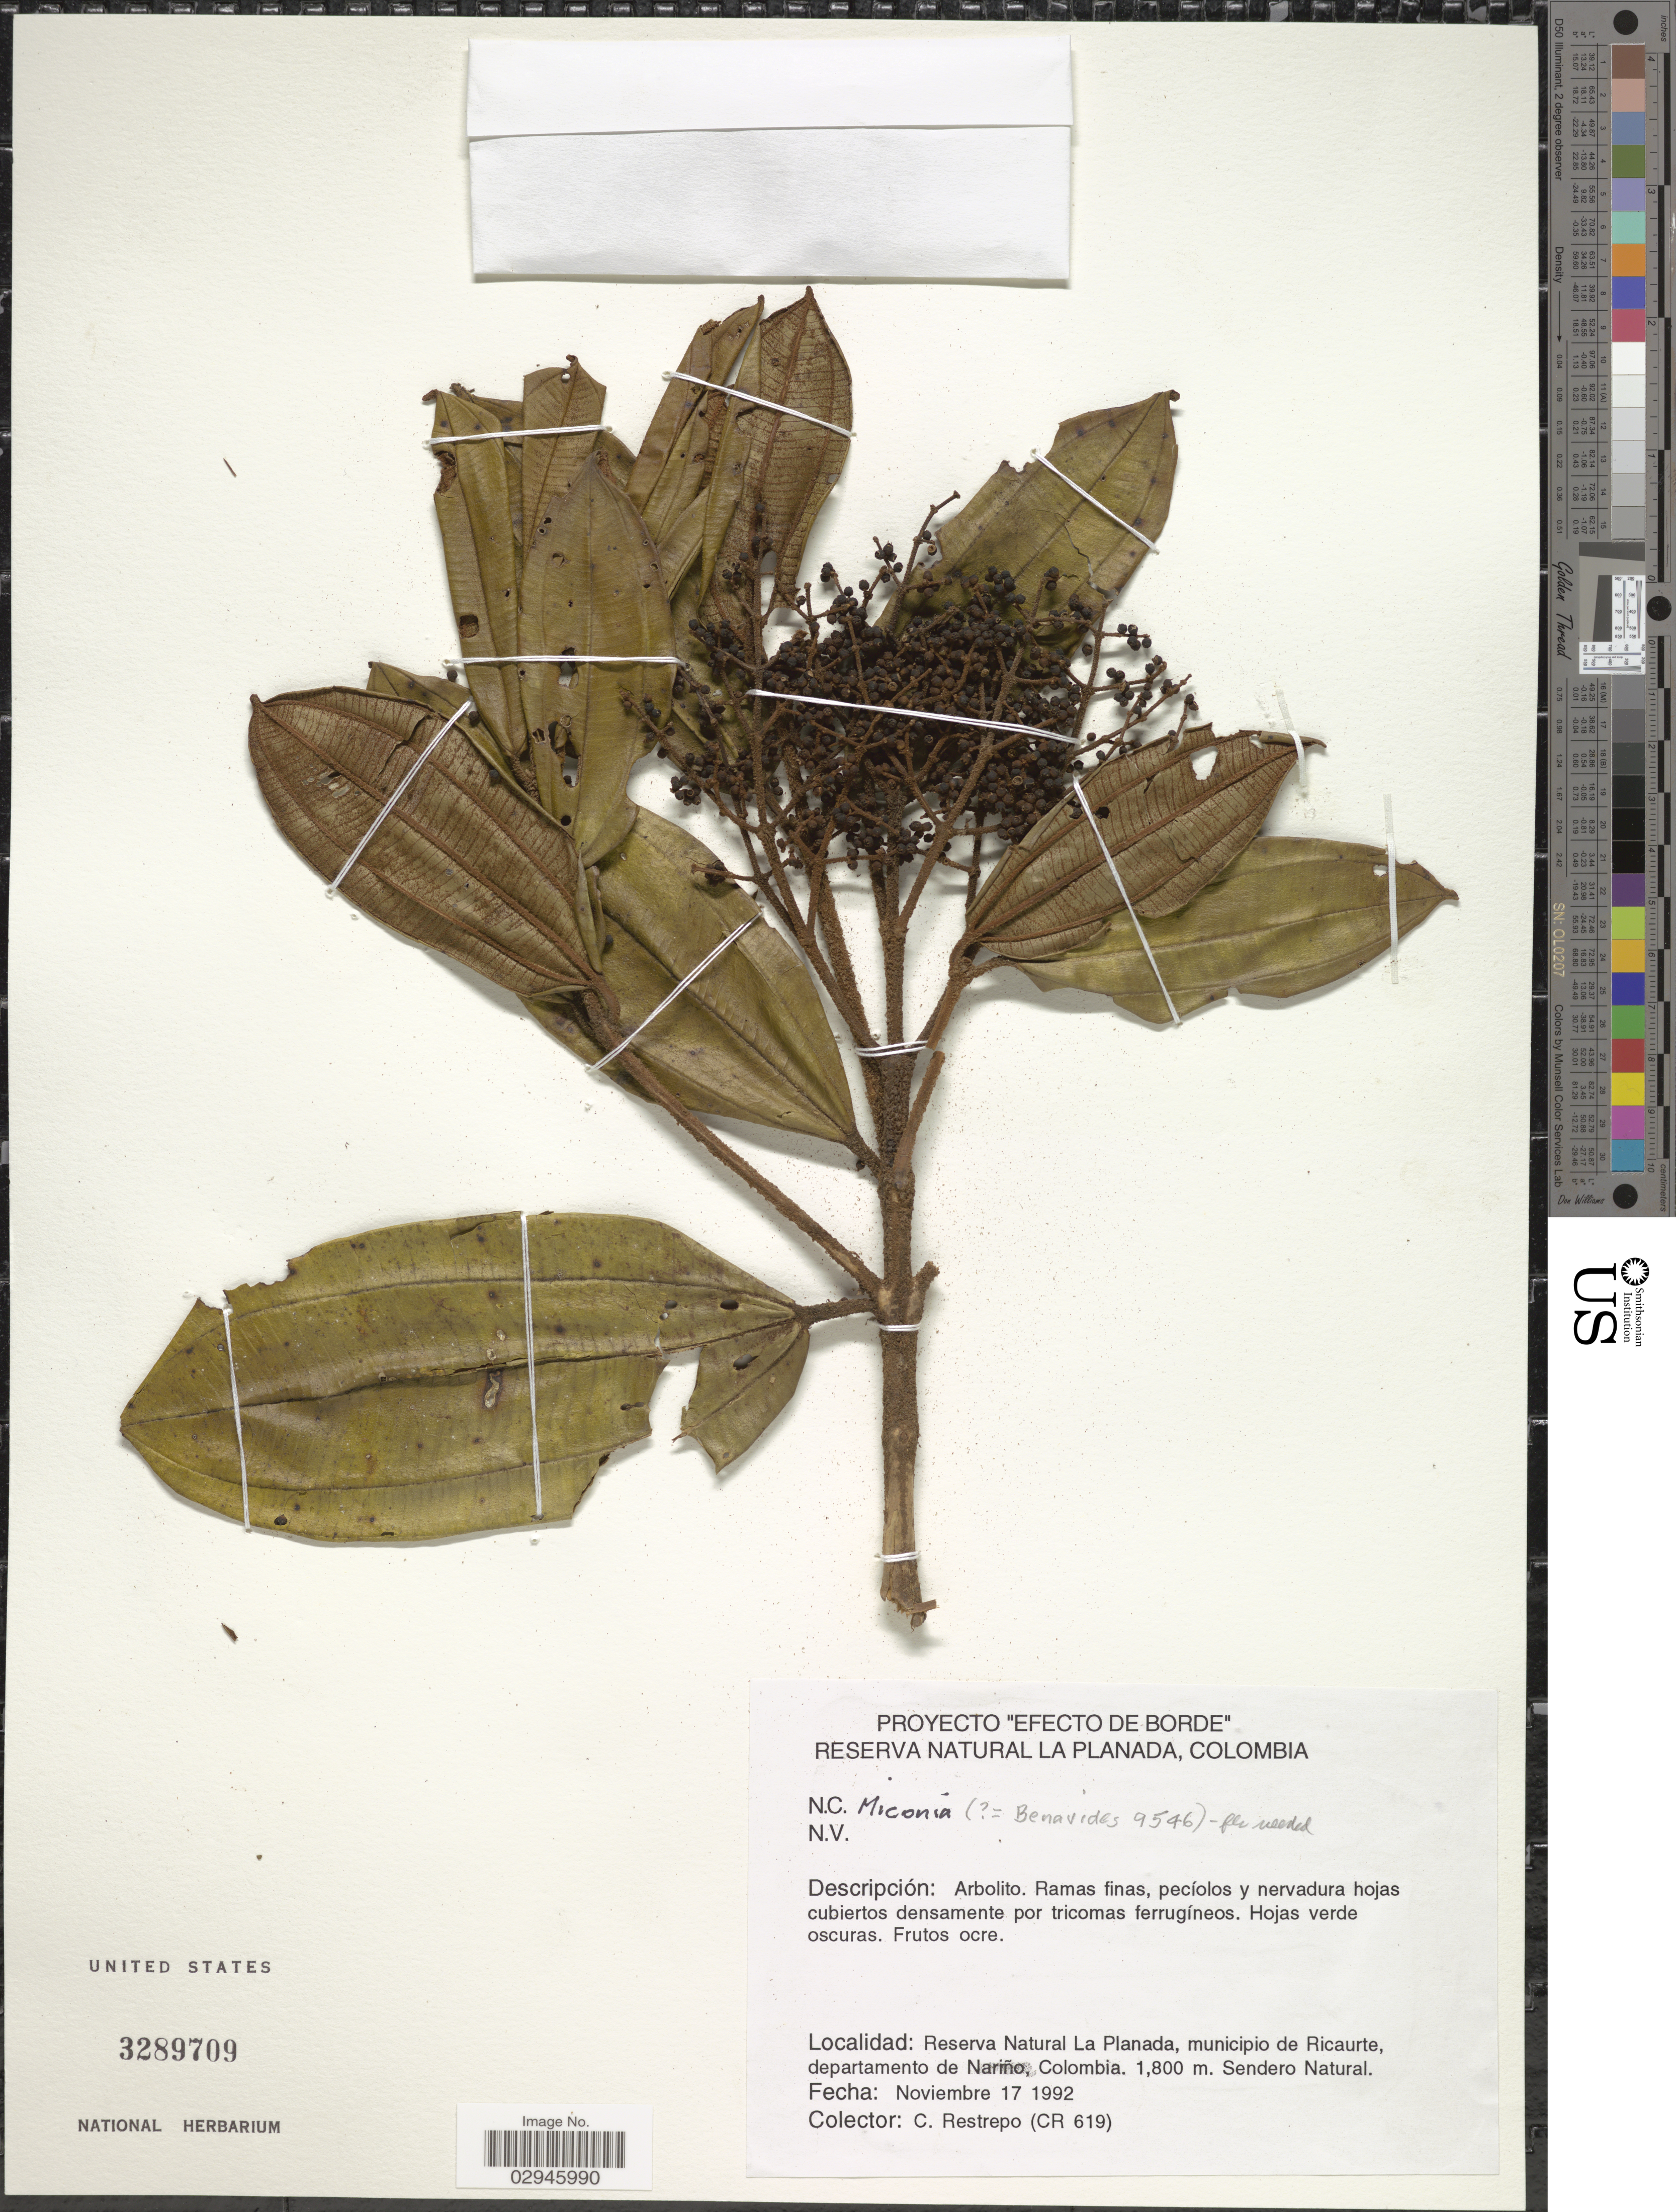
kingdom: Plantae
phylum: Tracheophyta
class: Magnoliopsida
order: Myrtales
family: Melastomataceae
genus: Miconia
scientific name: Miconia sp.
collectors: C. Restrepo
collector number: CR 619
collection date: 1992-11-17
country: Colombia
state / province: Nariño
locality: Reserva Natural La Planada, municipio de Ricaurte, departamento de Nariño. Sendero Natural.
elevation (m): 1800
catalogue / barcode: US 3289709